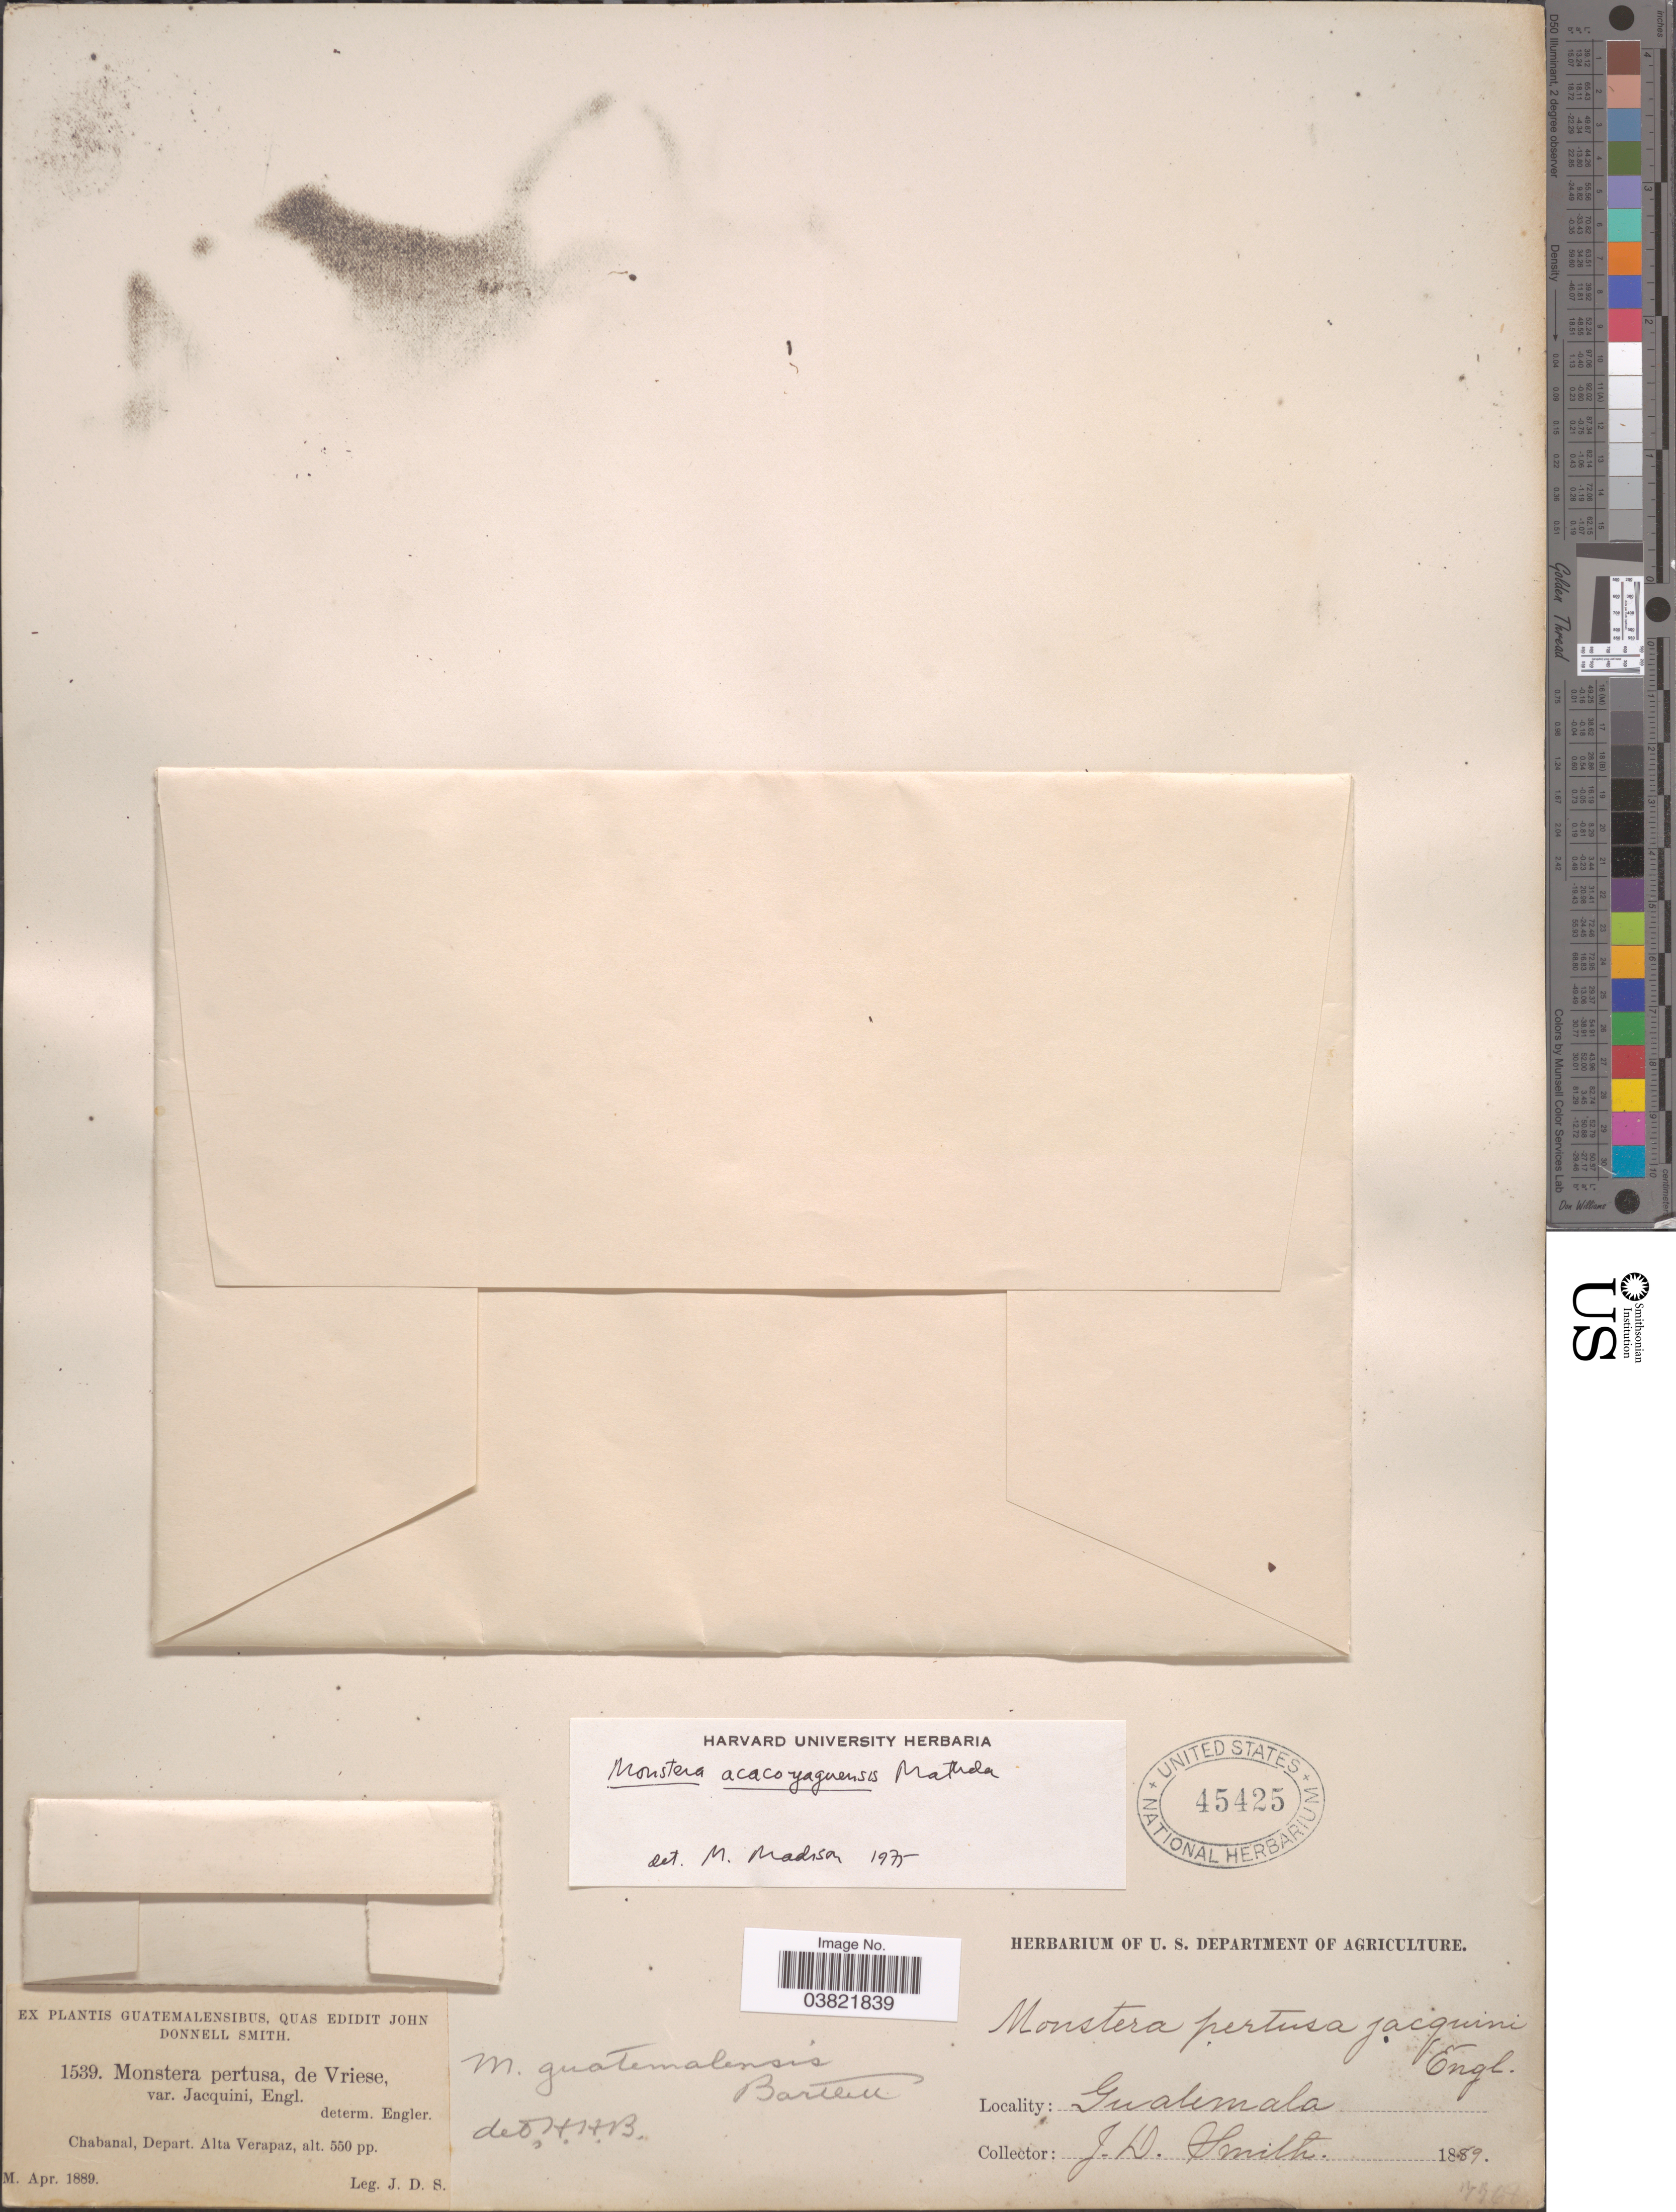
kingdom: Plantae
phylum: Tracheophyta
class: Liliopsida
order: Alismatales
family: Araceae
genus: Monstera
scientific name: Monstera acacoyaguensis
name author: Matuda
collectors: J. Donnell Smith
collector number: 1539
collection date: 1889-04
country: Guatemala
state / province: Alta Verapaz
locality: Chabanal, Depart. Alta Verapaz.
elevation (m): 168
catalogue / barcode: US 45425